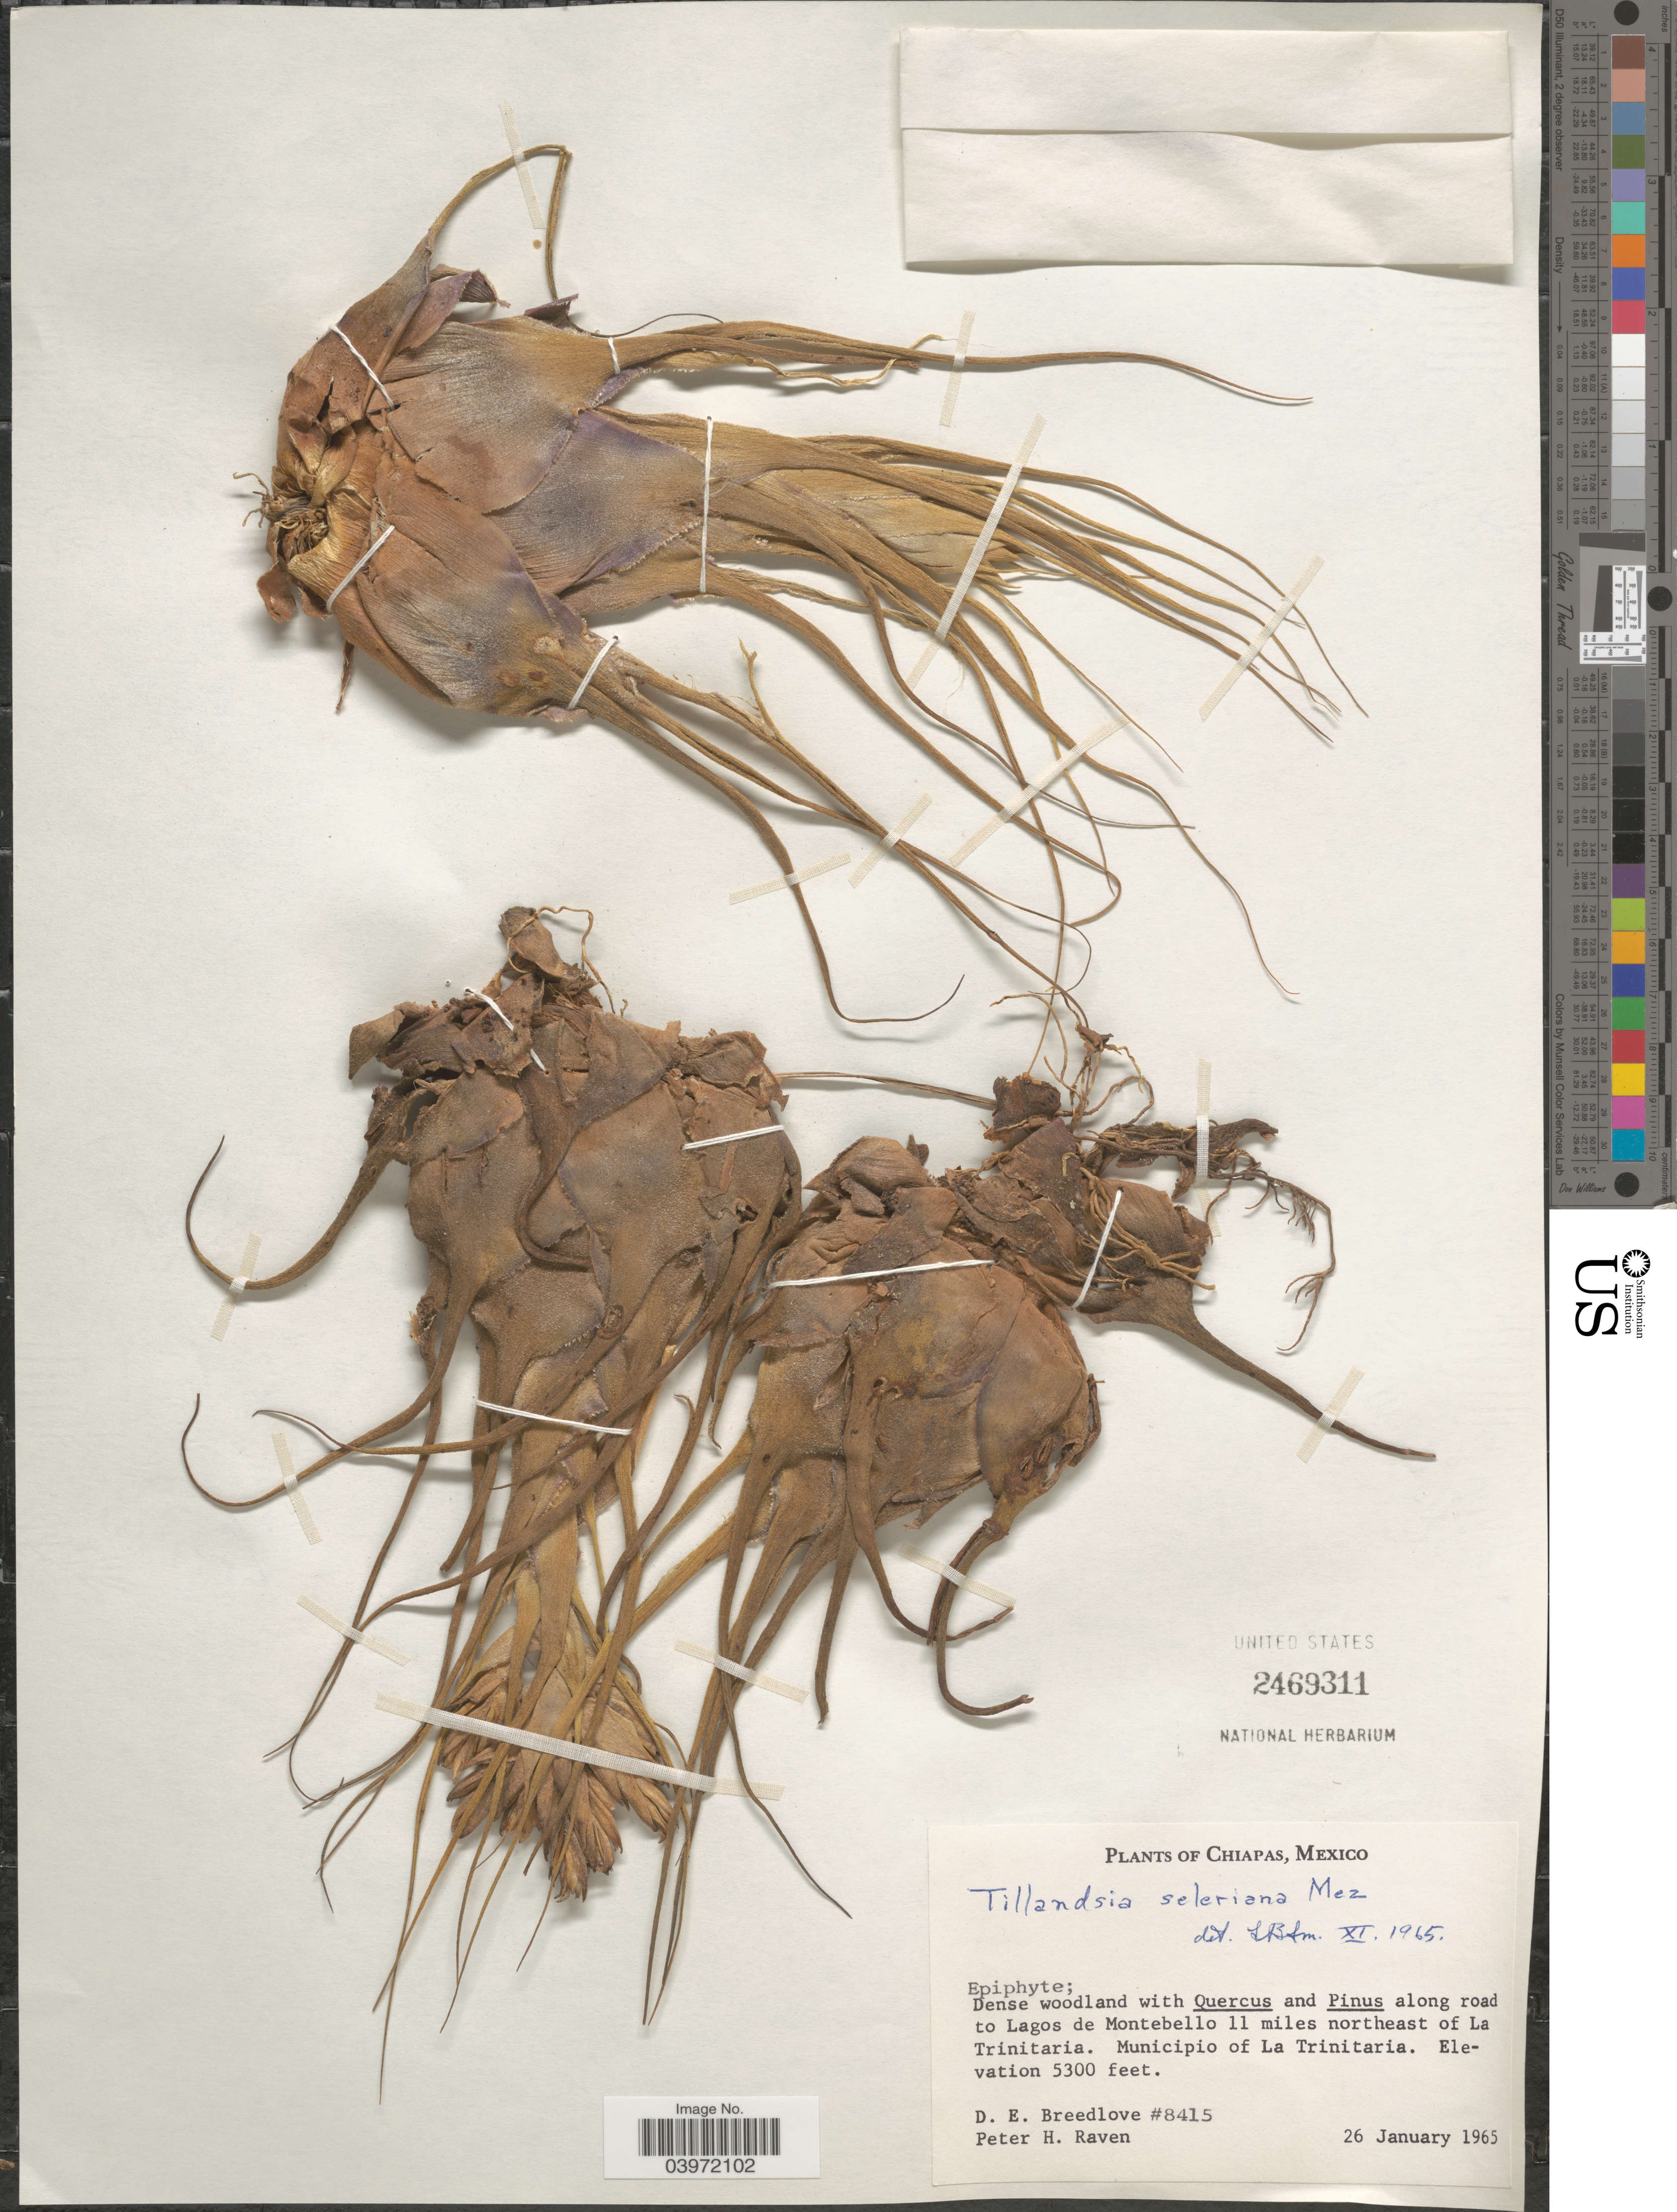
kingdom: Plantae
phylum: Tracheophyta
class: Liliopsida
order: Poales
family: Bromeliaceae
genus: Tillandsia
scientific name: Tillandsia seleriana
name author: Mez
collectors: D. E. Breedlove & P. Raven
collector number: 8415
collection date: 1965-01-26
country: Mexico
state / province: Chiapas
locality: Along road to Lagos de Montebello 11 miles northeast of La Trinitaria. Municipio of La Trinitaria.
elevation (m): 1615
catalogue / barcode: US 2469311